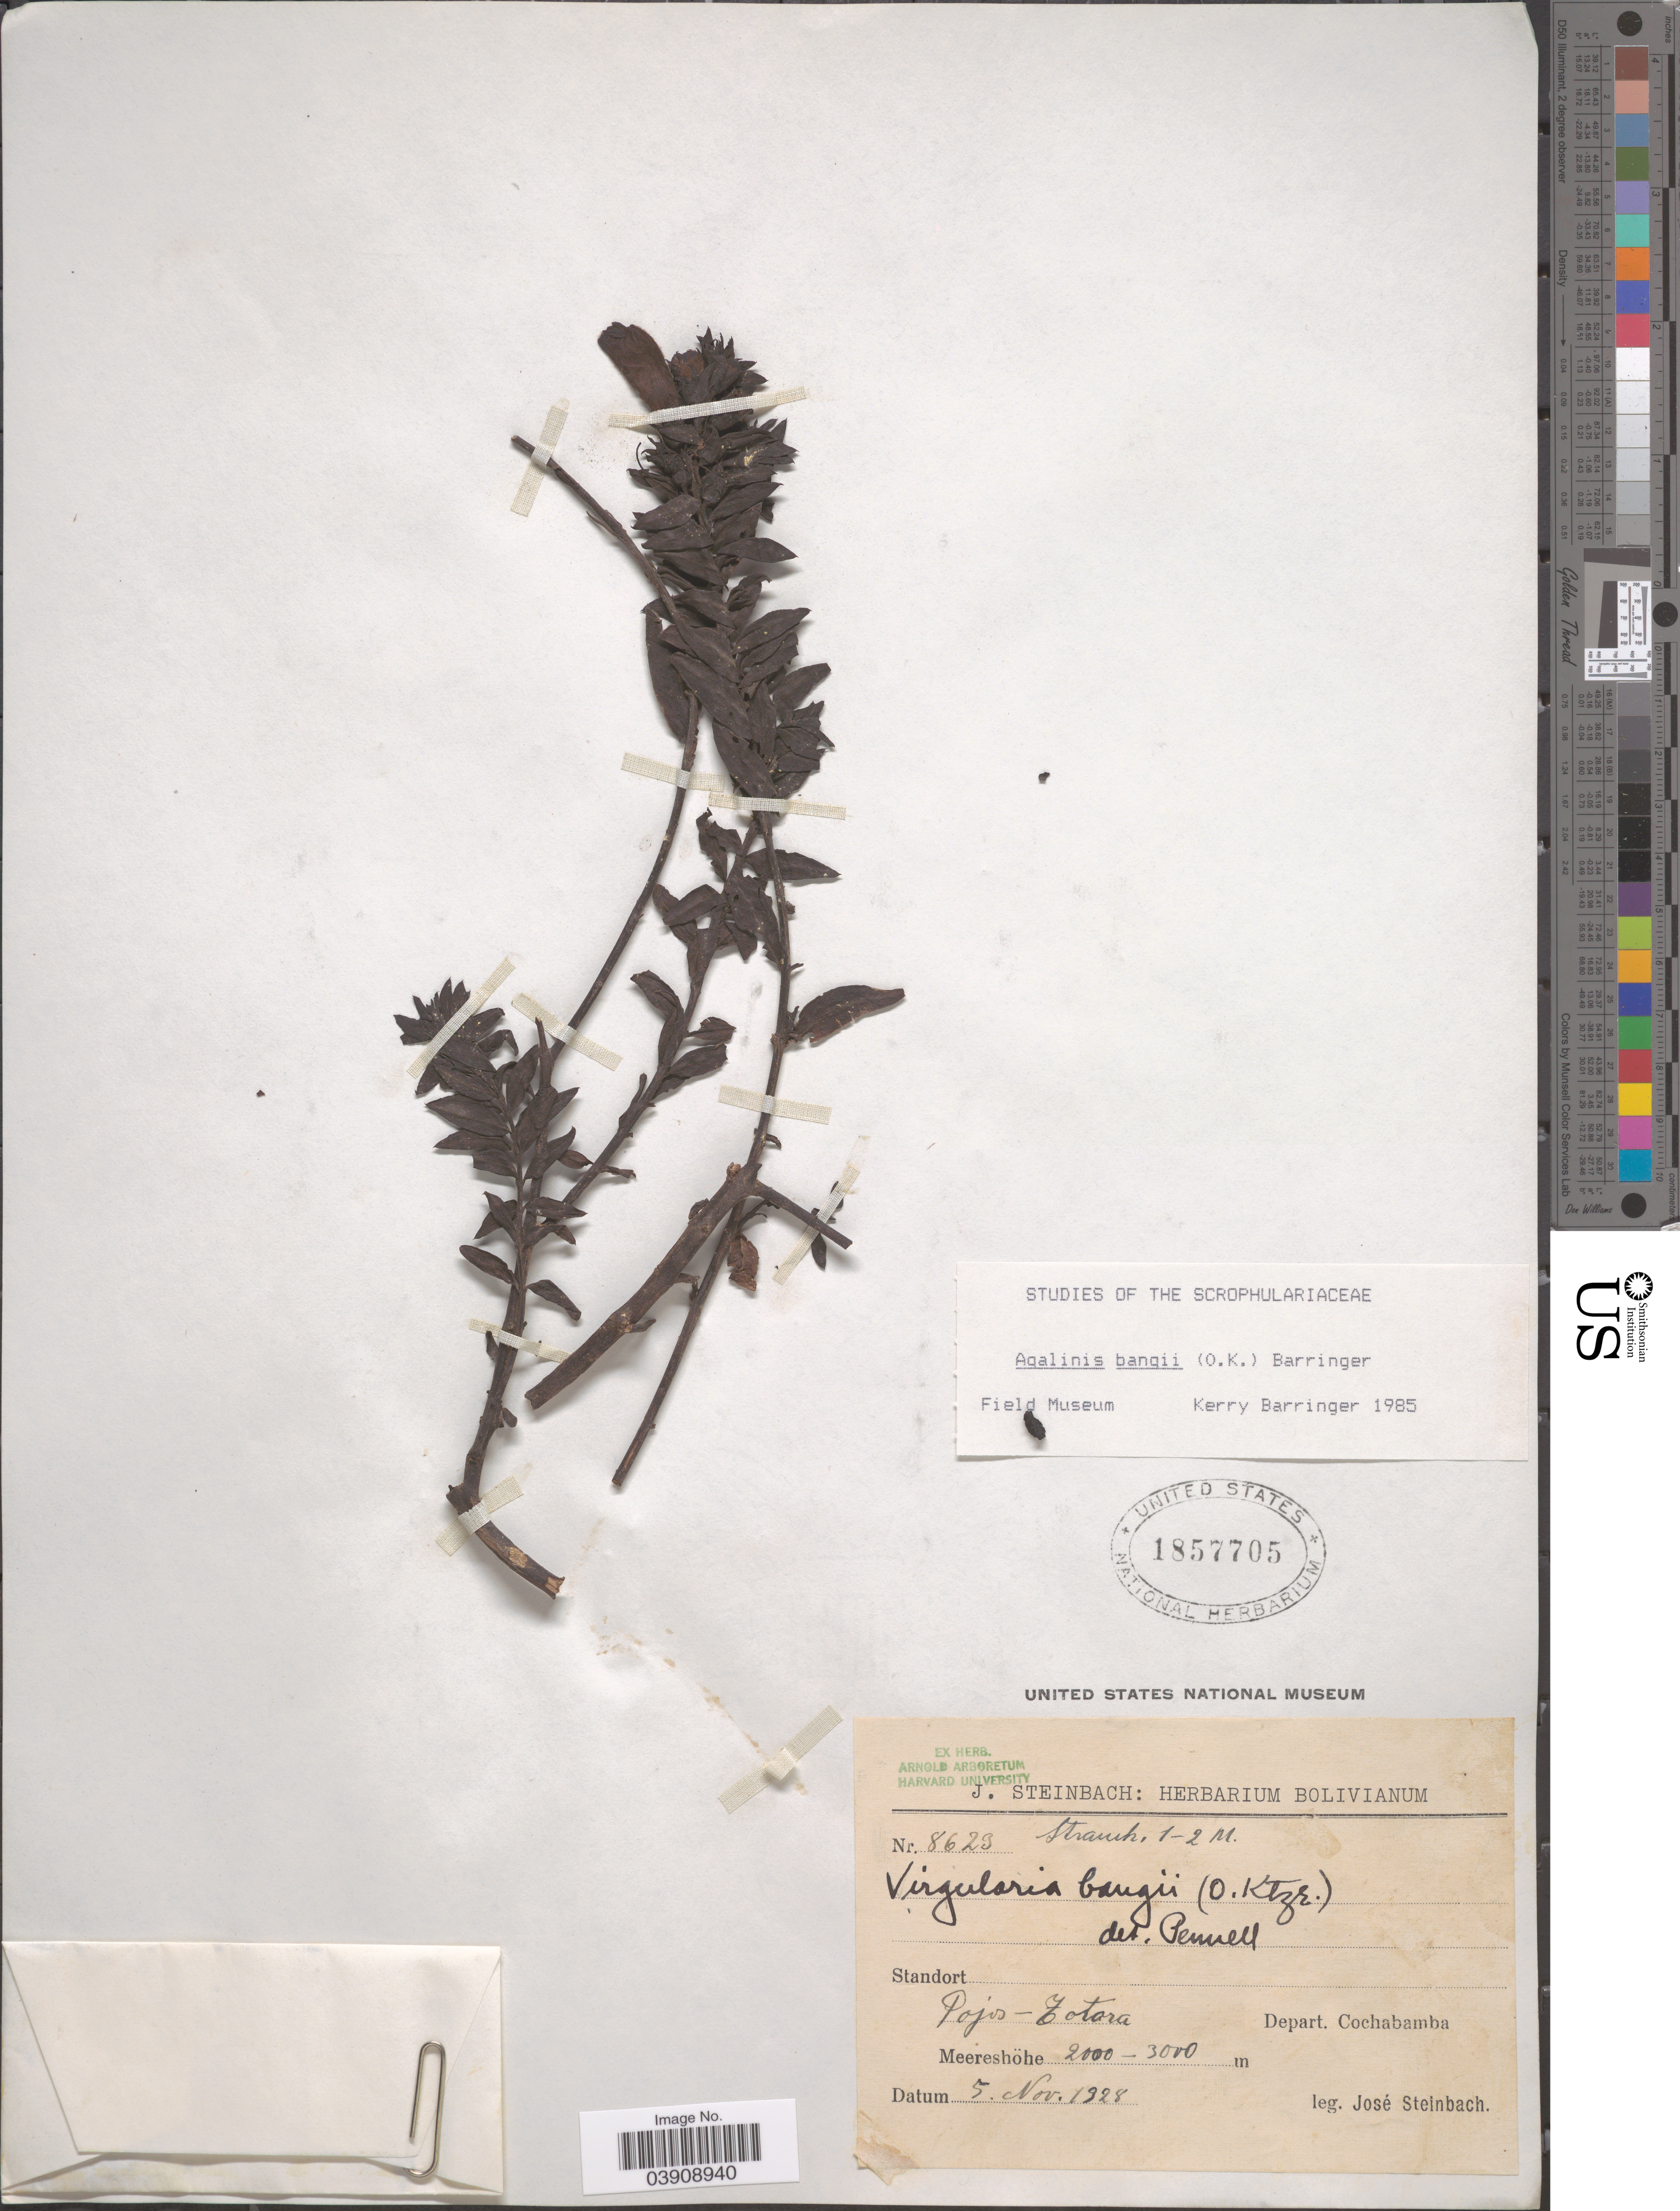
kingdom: Plantae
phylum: Tracheophyta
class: Magnoliopsida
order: Lamiales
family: Orobanchaceae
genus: Agalinis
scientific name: Agalinis bangii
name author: (Kuntze) Barringer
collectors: J. Steinbach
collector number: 8623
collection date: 1928-11-05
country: Bolivia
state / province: Cochabamba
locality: Standort Pojos - Totora Depart, Cochabamba,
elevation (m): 2000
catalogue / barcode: US 1857705